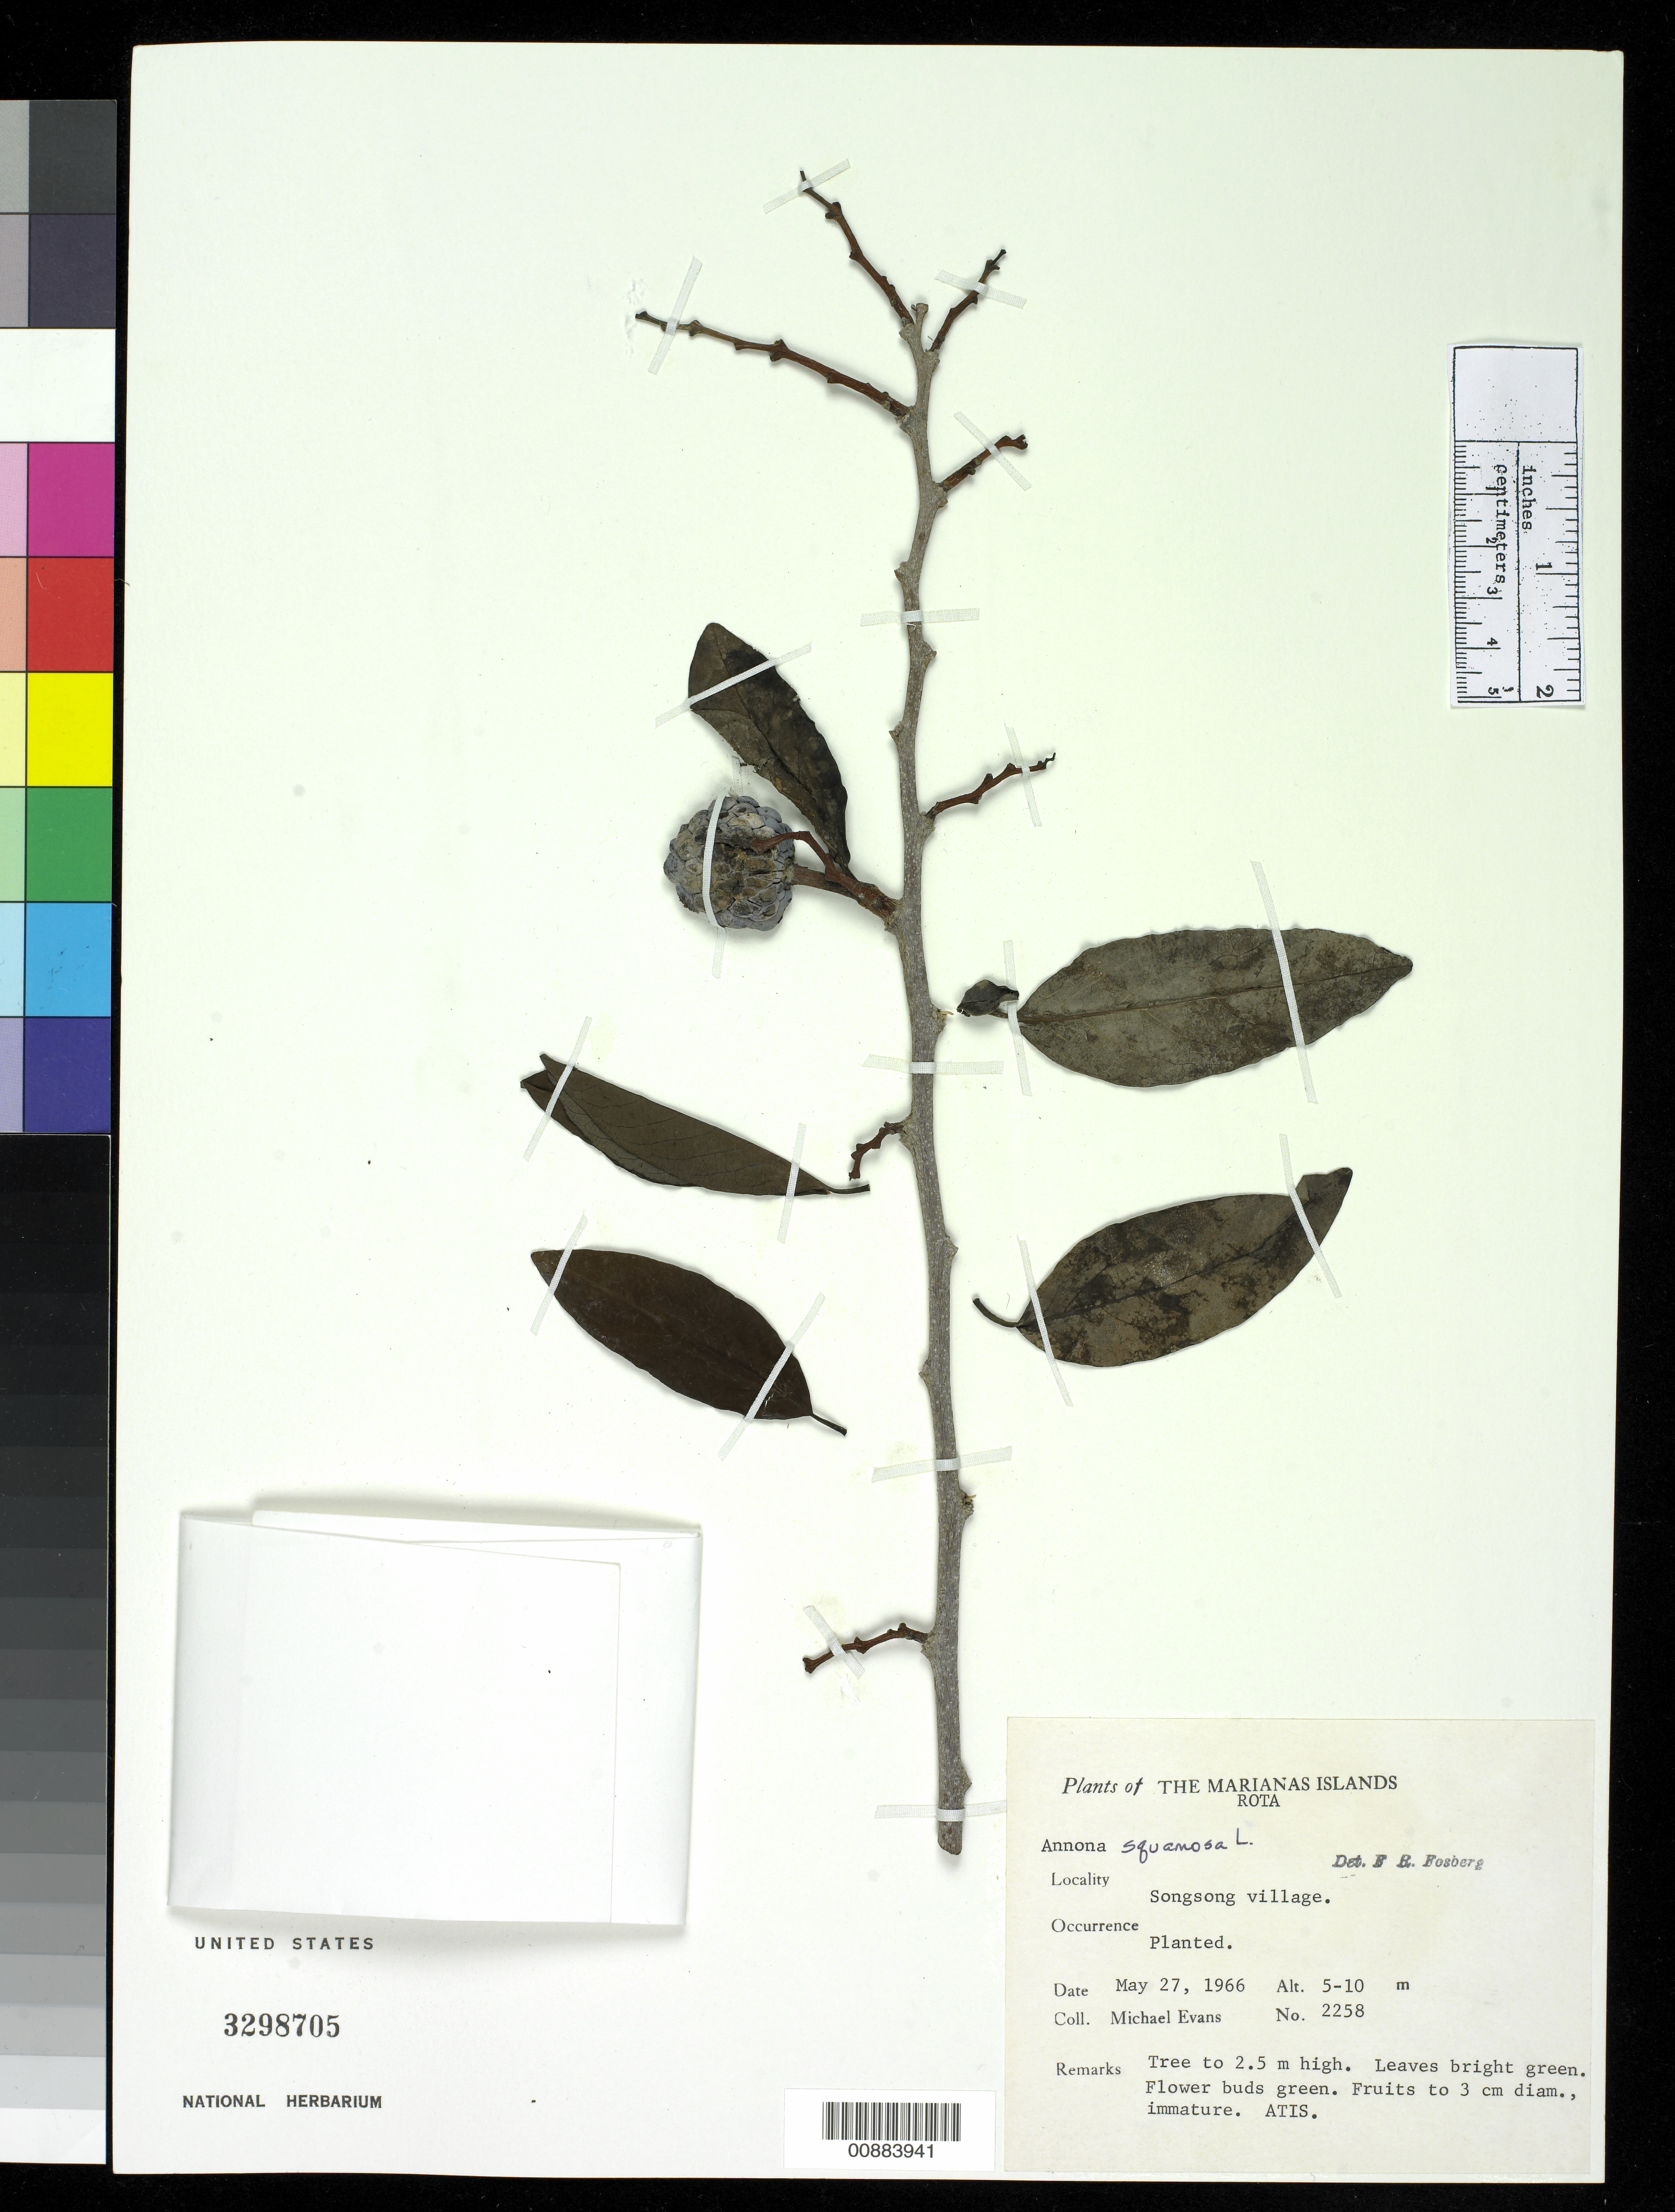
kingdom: Plantae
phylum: Tracheophyta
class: Magnoliopsida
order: Magnoliales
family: Annonaceae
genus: Annona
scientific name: Annona squamosa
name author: L.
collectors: M. Evans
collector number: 2258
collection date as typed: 27 May 1966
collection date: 1966-05-27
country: Northern Mariana Islands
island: Rota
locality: Songsong Village.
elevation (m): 5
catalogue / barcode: US 3298705